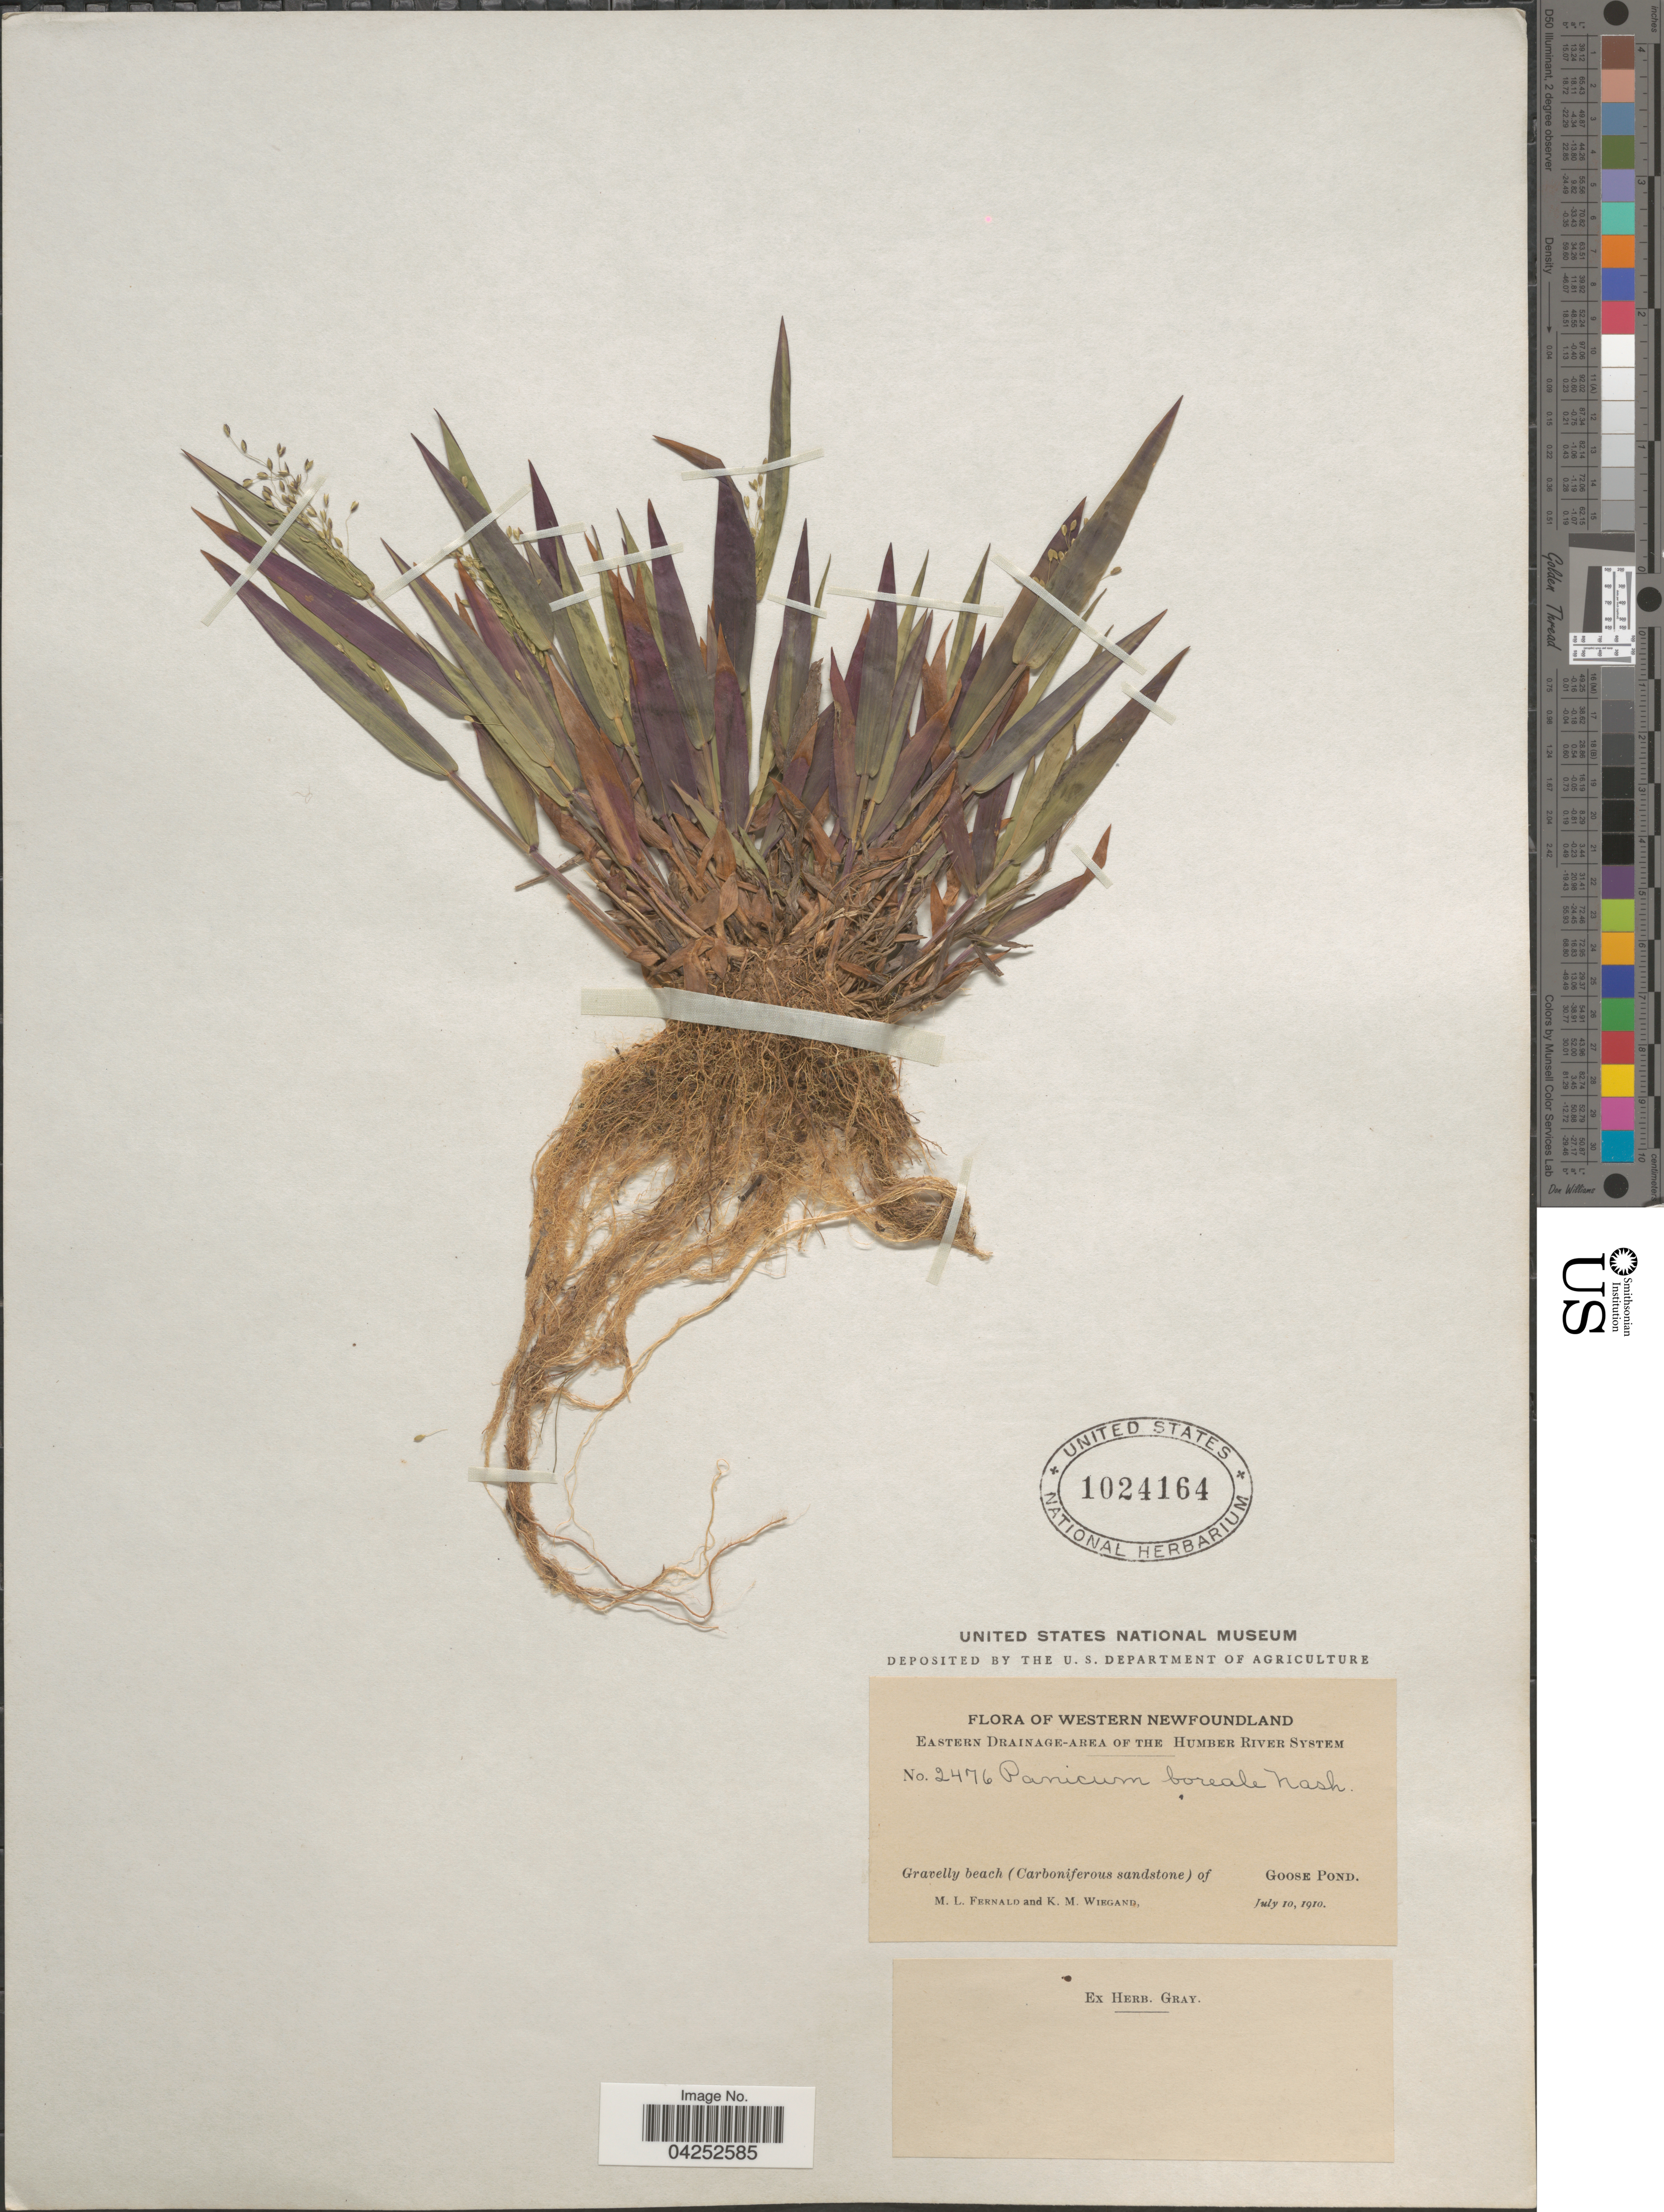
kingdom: Plantae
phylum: Tracheophyta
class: Liliopsida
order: Poales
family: Poaceae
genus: Dichanthelium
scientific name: Dichanthelium boreale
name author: (Nash) Freckmann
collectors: M. L. Fernald & K. M. Wiegand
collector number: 2476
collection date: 1910-07-10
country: Canada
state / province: Newfoundland and Labrador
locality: Western Newfoundland. Eastern Drainage-area of the Humber River System. Gravelly beach (Carboniferous sandstone) of Goose Pond.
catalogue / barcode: US 1024164